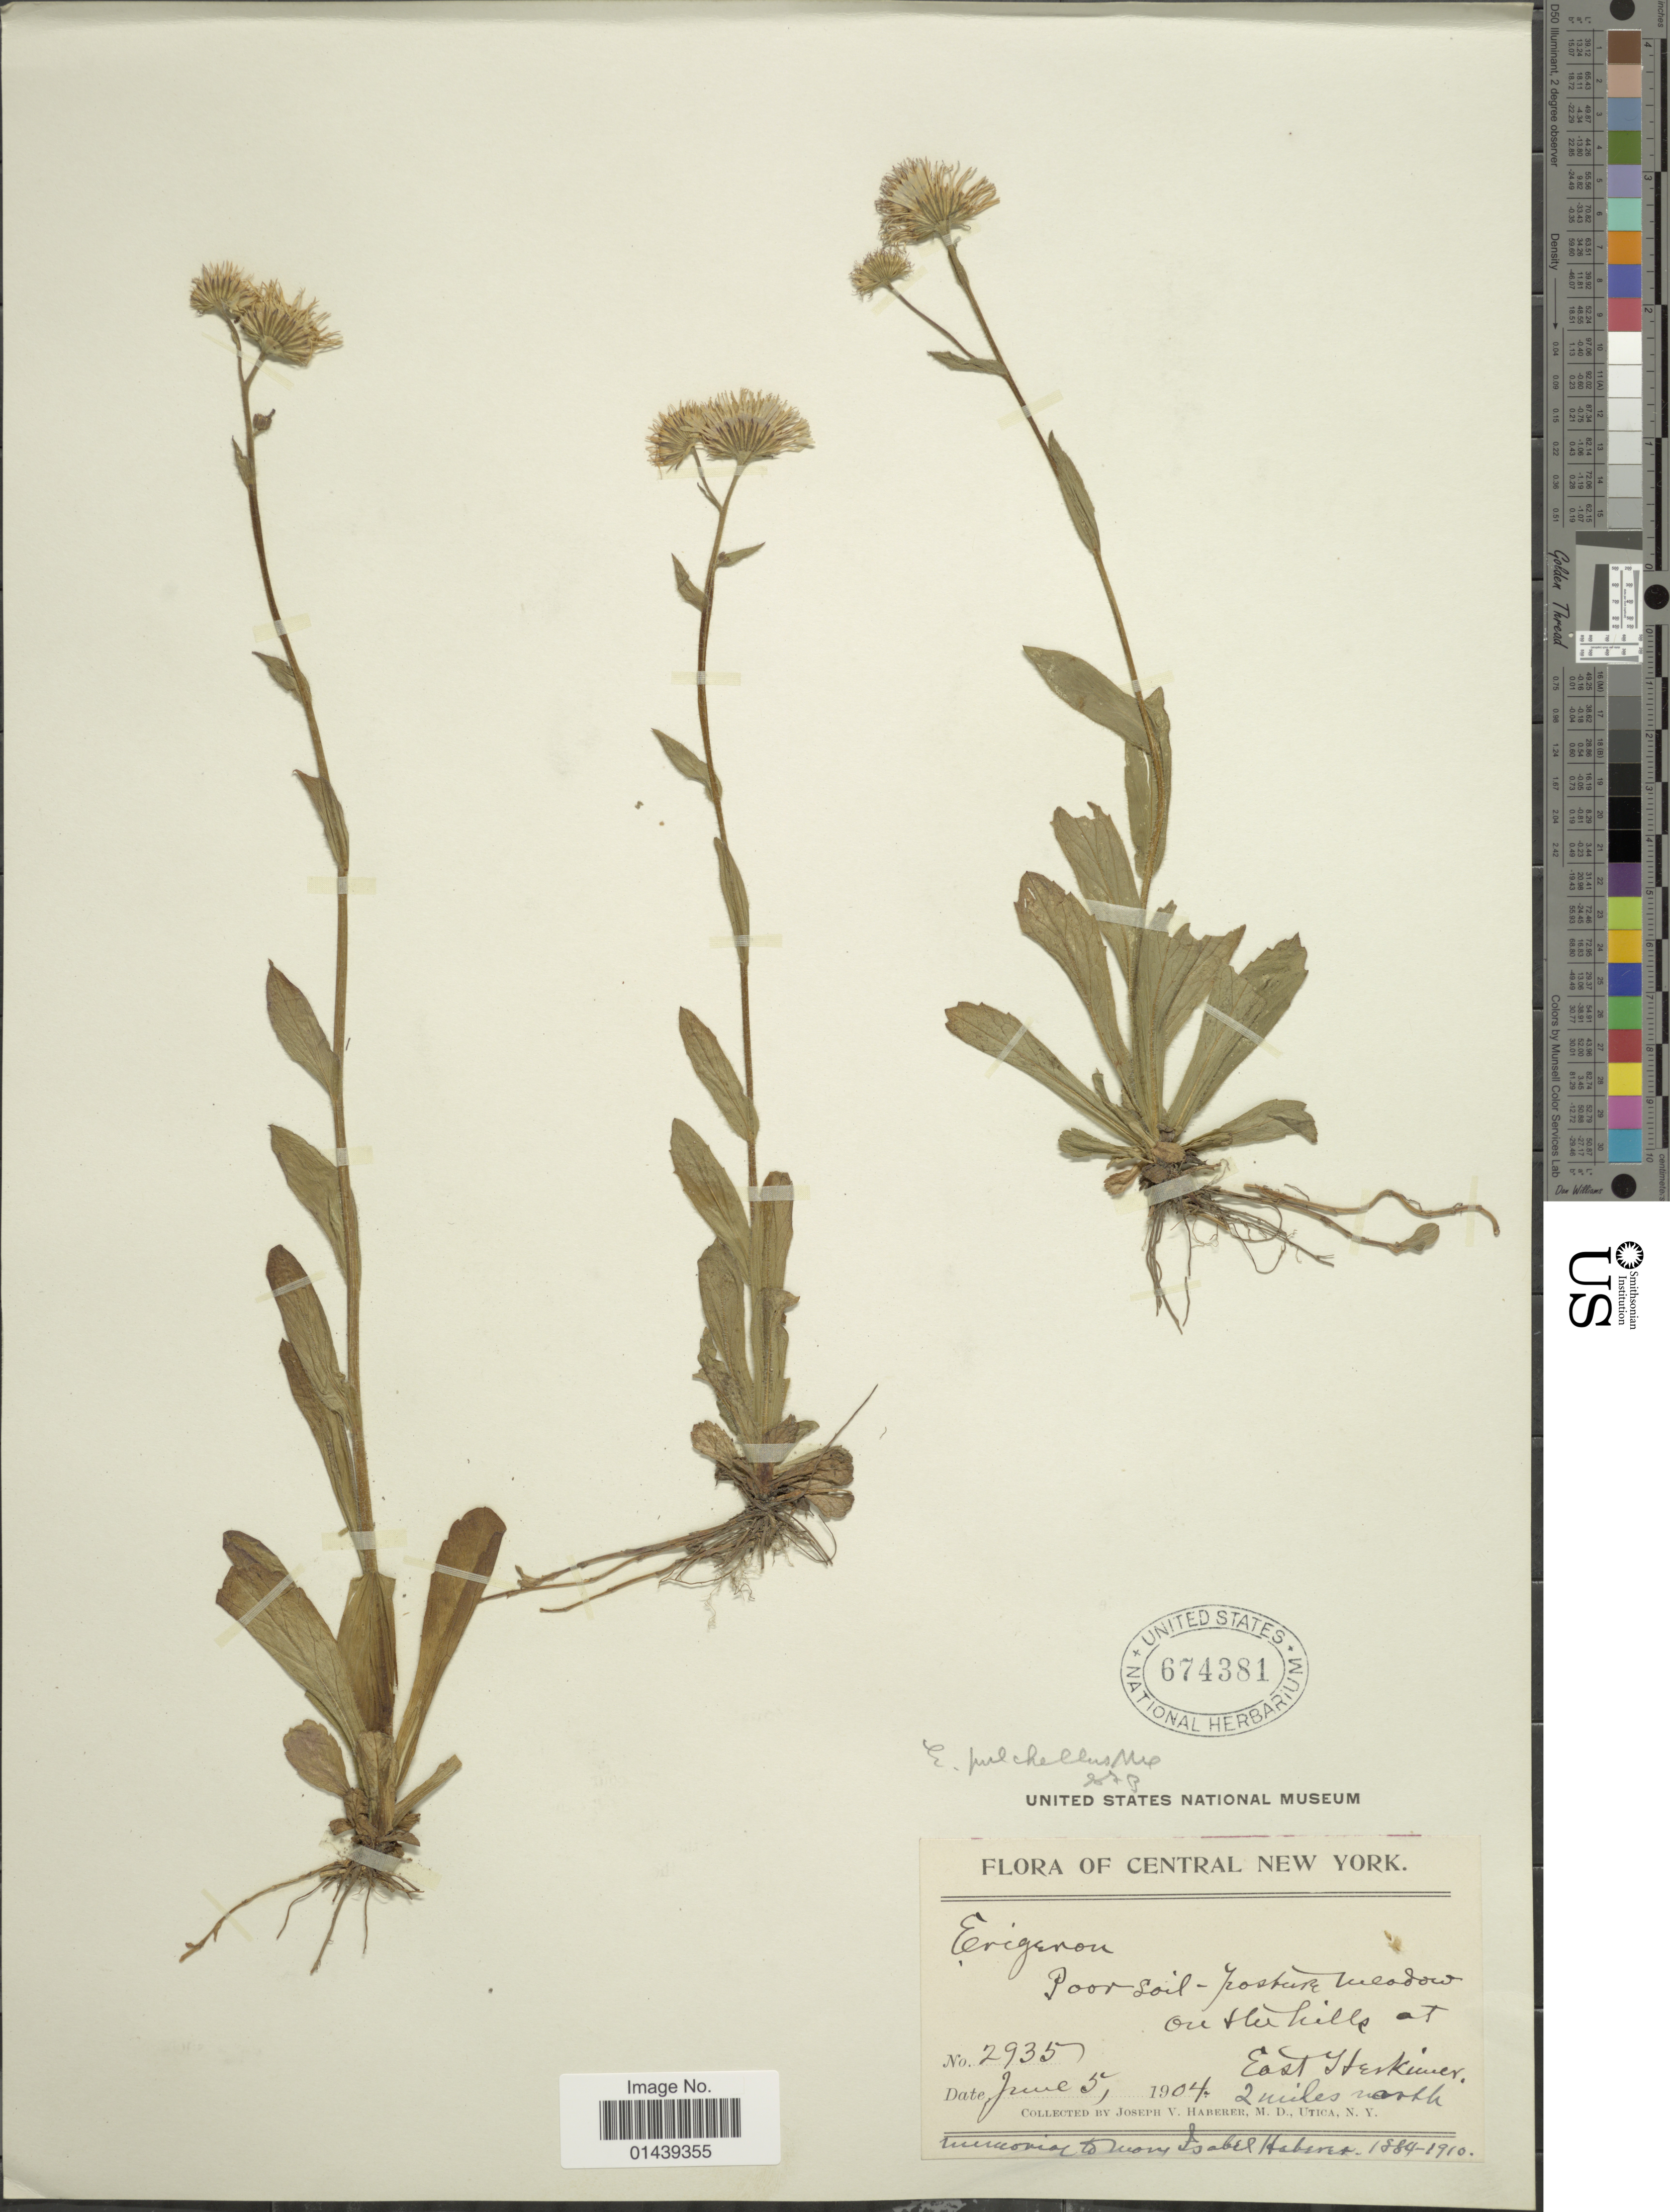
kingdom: Plantae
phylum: Tracheophyta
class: Magnoliopsida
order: Asterales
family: Asteraceae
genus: Erigeron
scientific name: Erigeron pulchellus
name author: Michx.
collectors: J. V. Haberer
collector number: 2935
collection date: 1904-06-05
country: United States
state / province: New York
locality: Central New York. on the hills at East Herkimer. 2miles north.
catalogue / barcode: US 674381